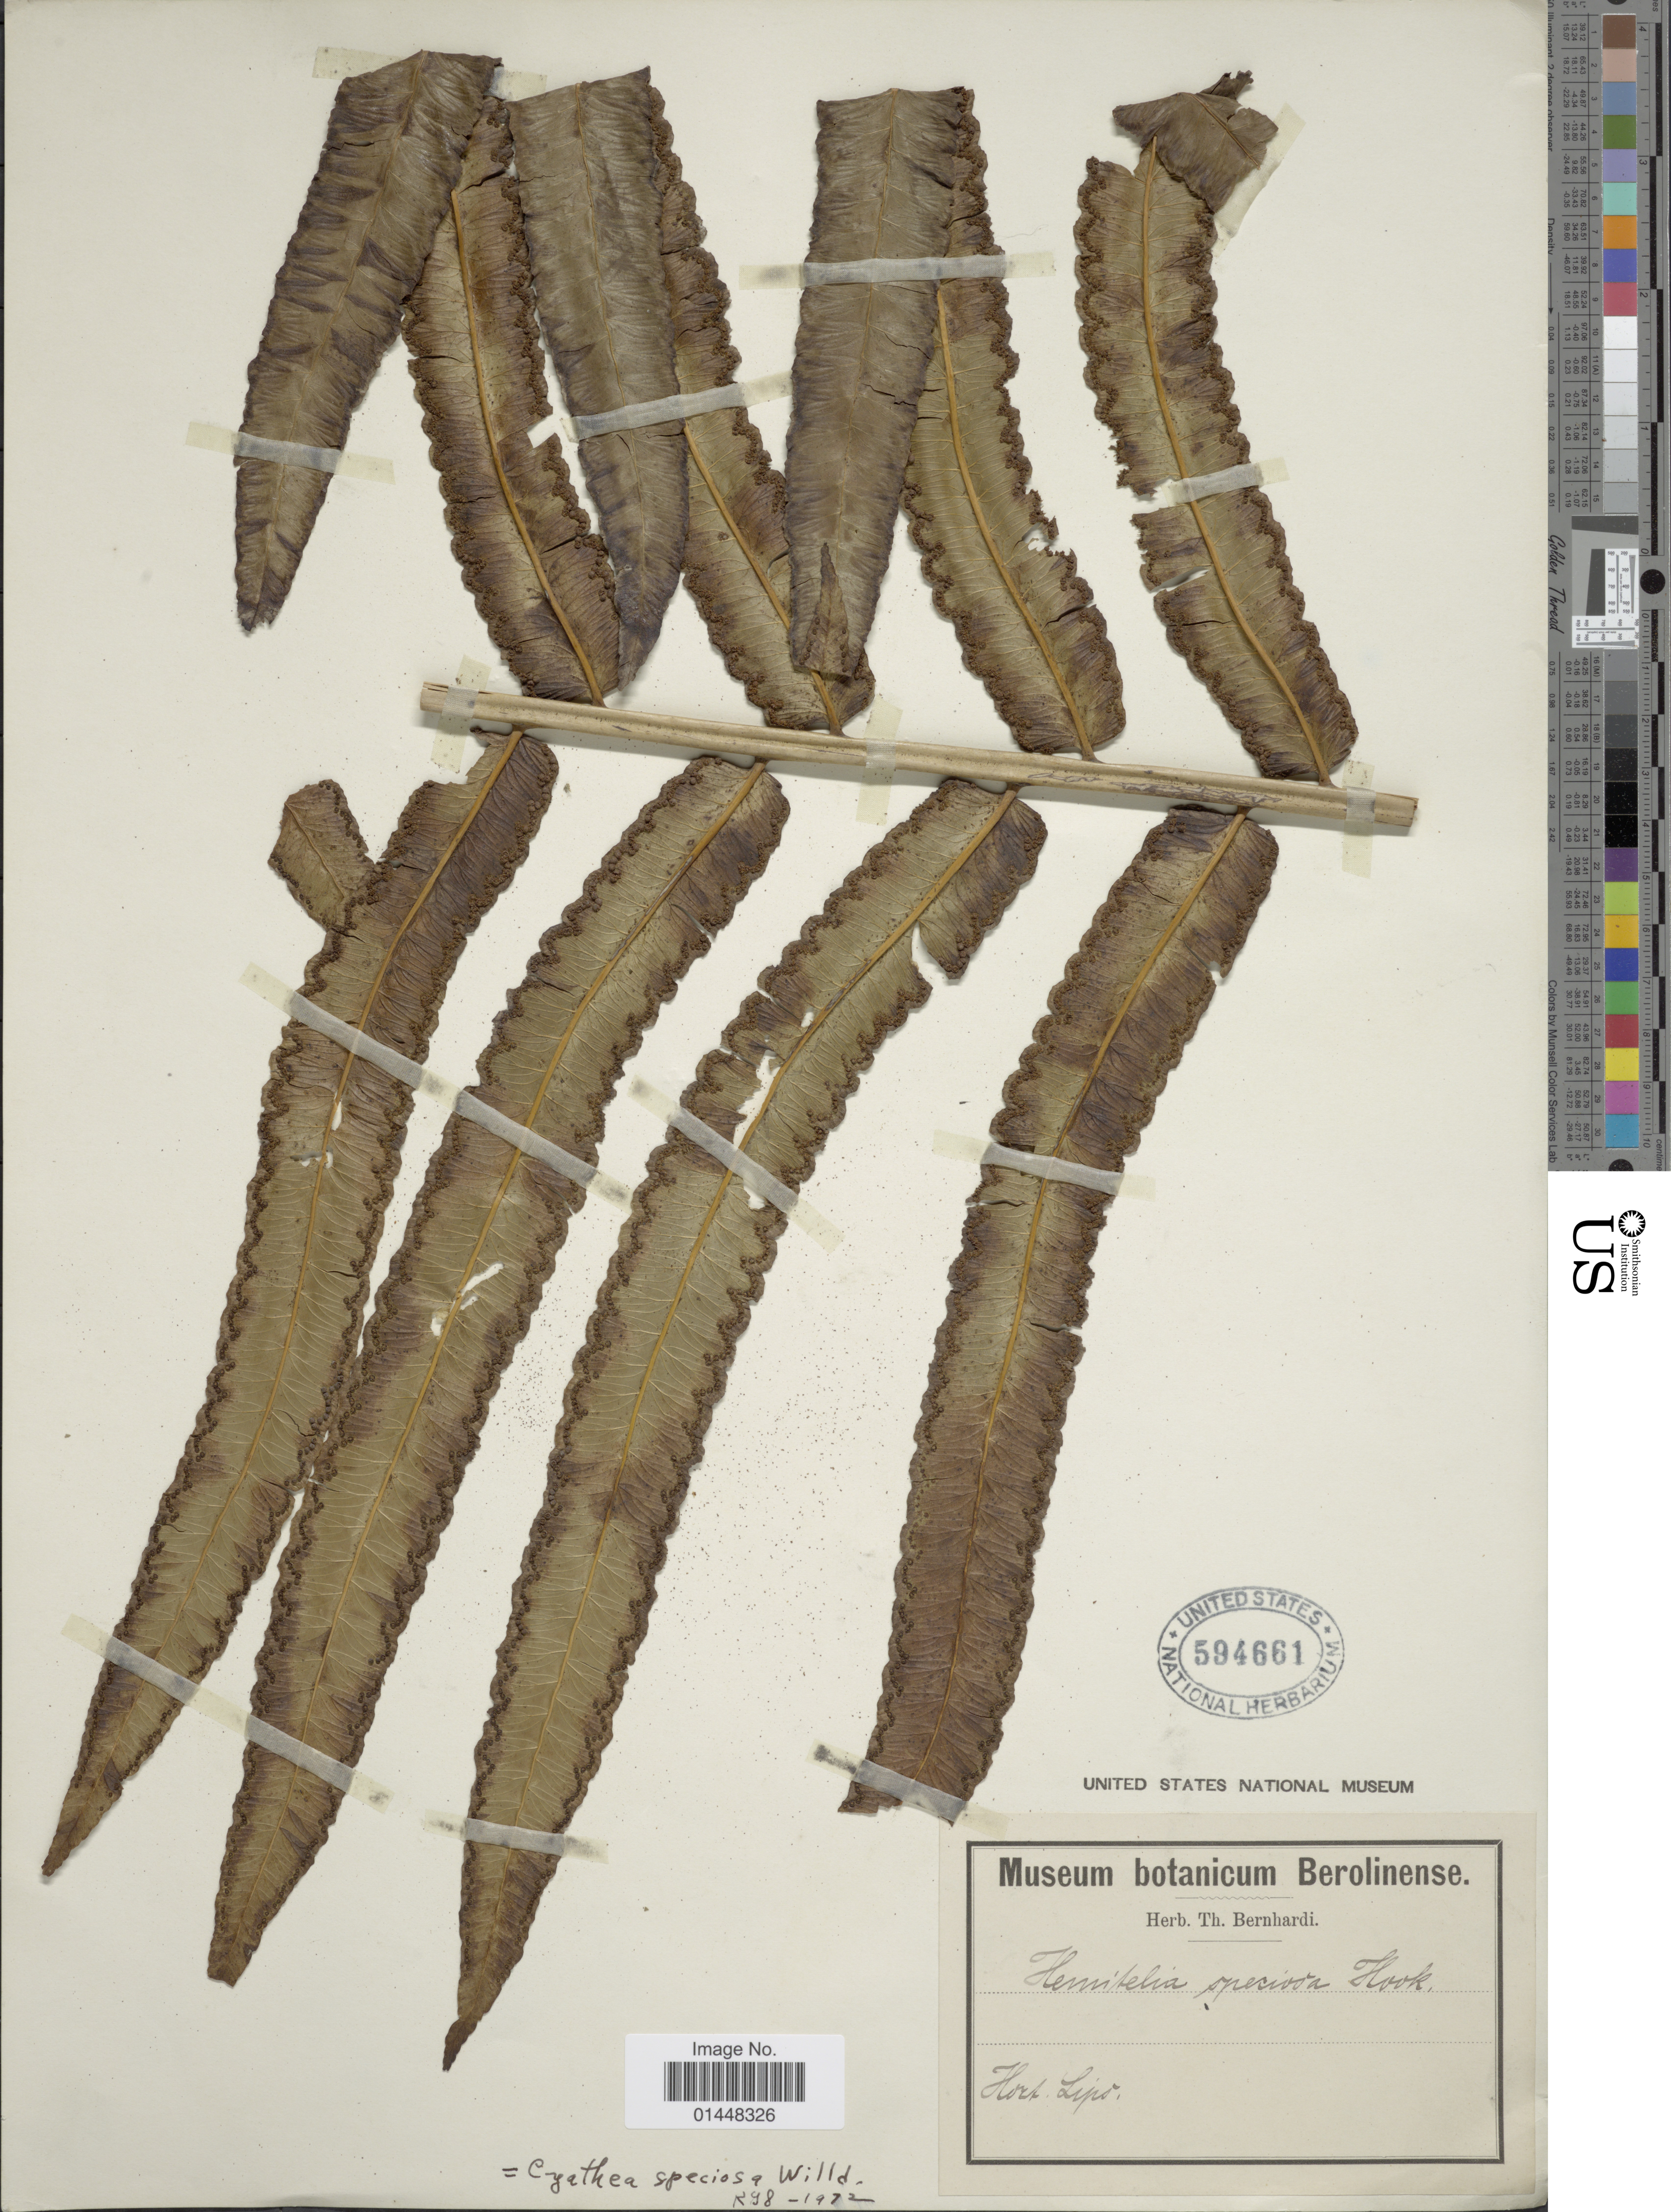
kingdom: Plantae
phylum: Tracheophyta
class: Polypodiopsida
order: Cyatheales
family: Cyatheaceae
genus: Cyathea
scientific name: Cyathea speciosa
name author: Humb. & Bonpl. ex Willd.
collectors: ex herb. Bernhardi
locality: Hort Lips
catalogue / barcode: US 594661